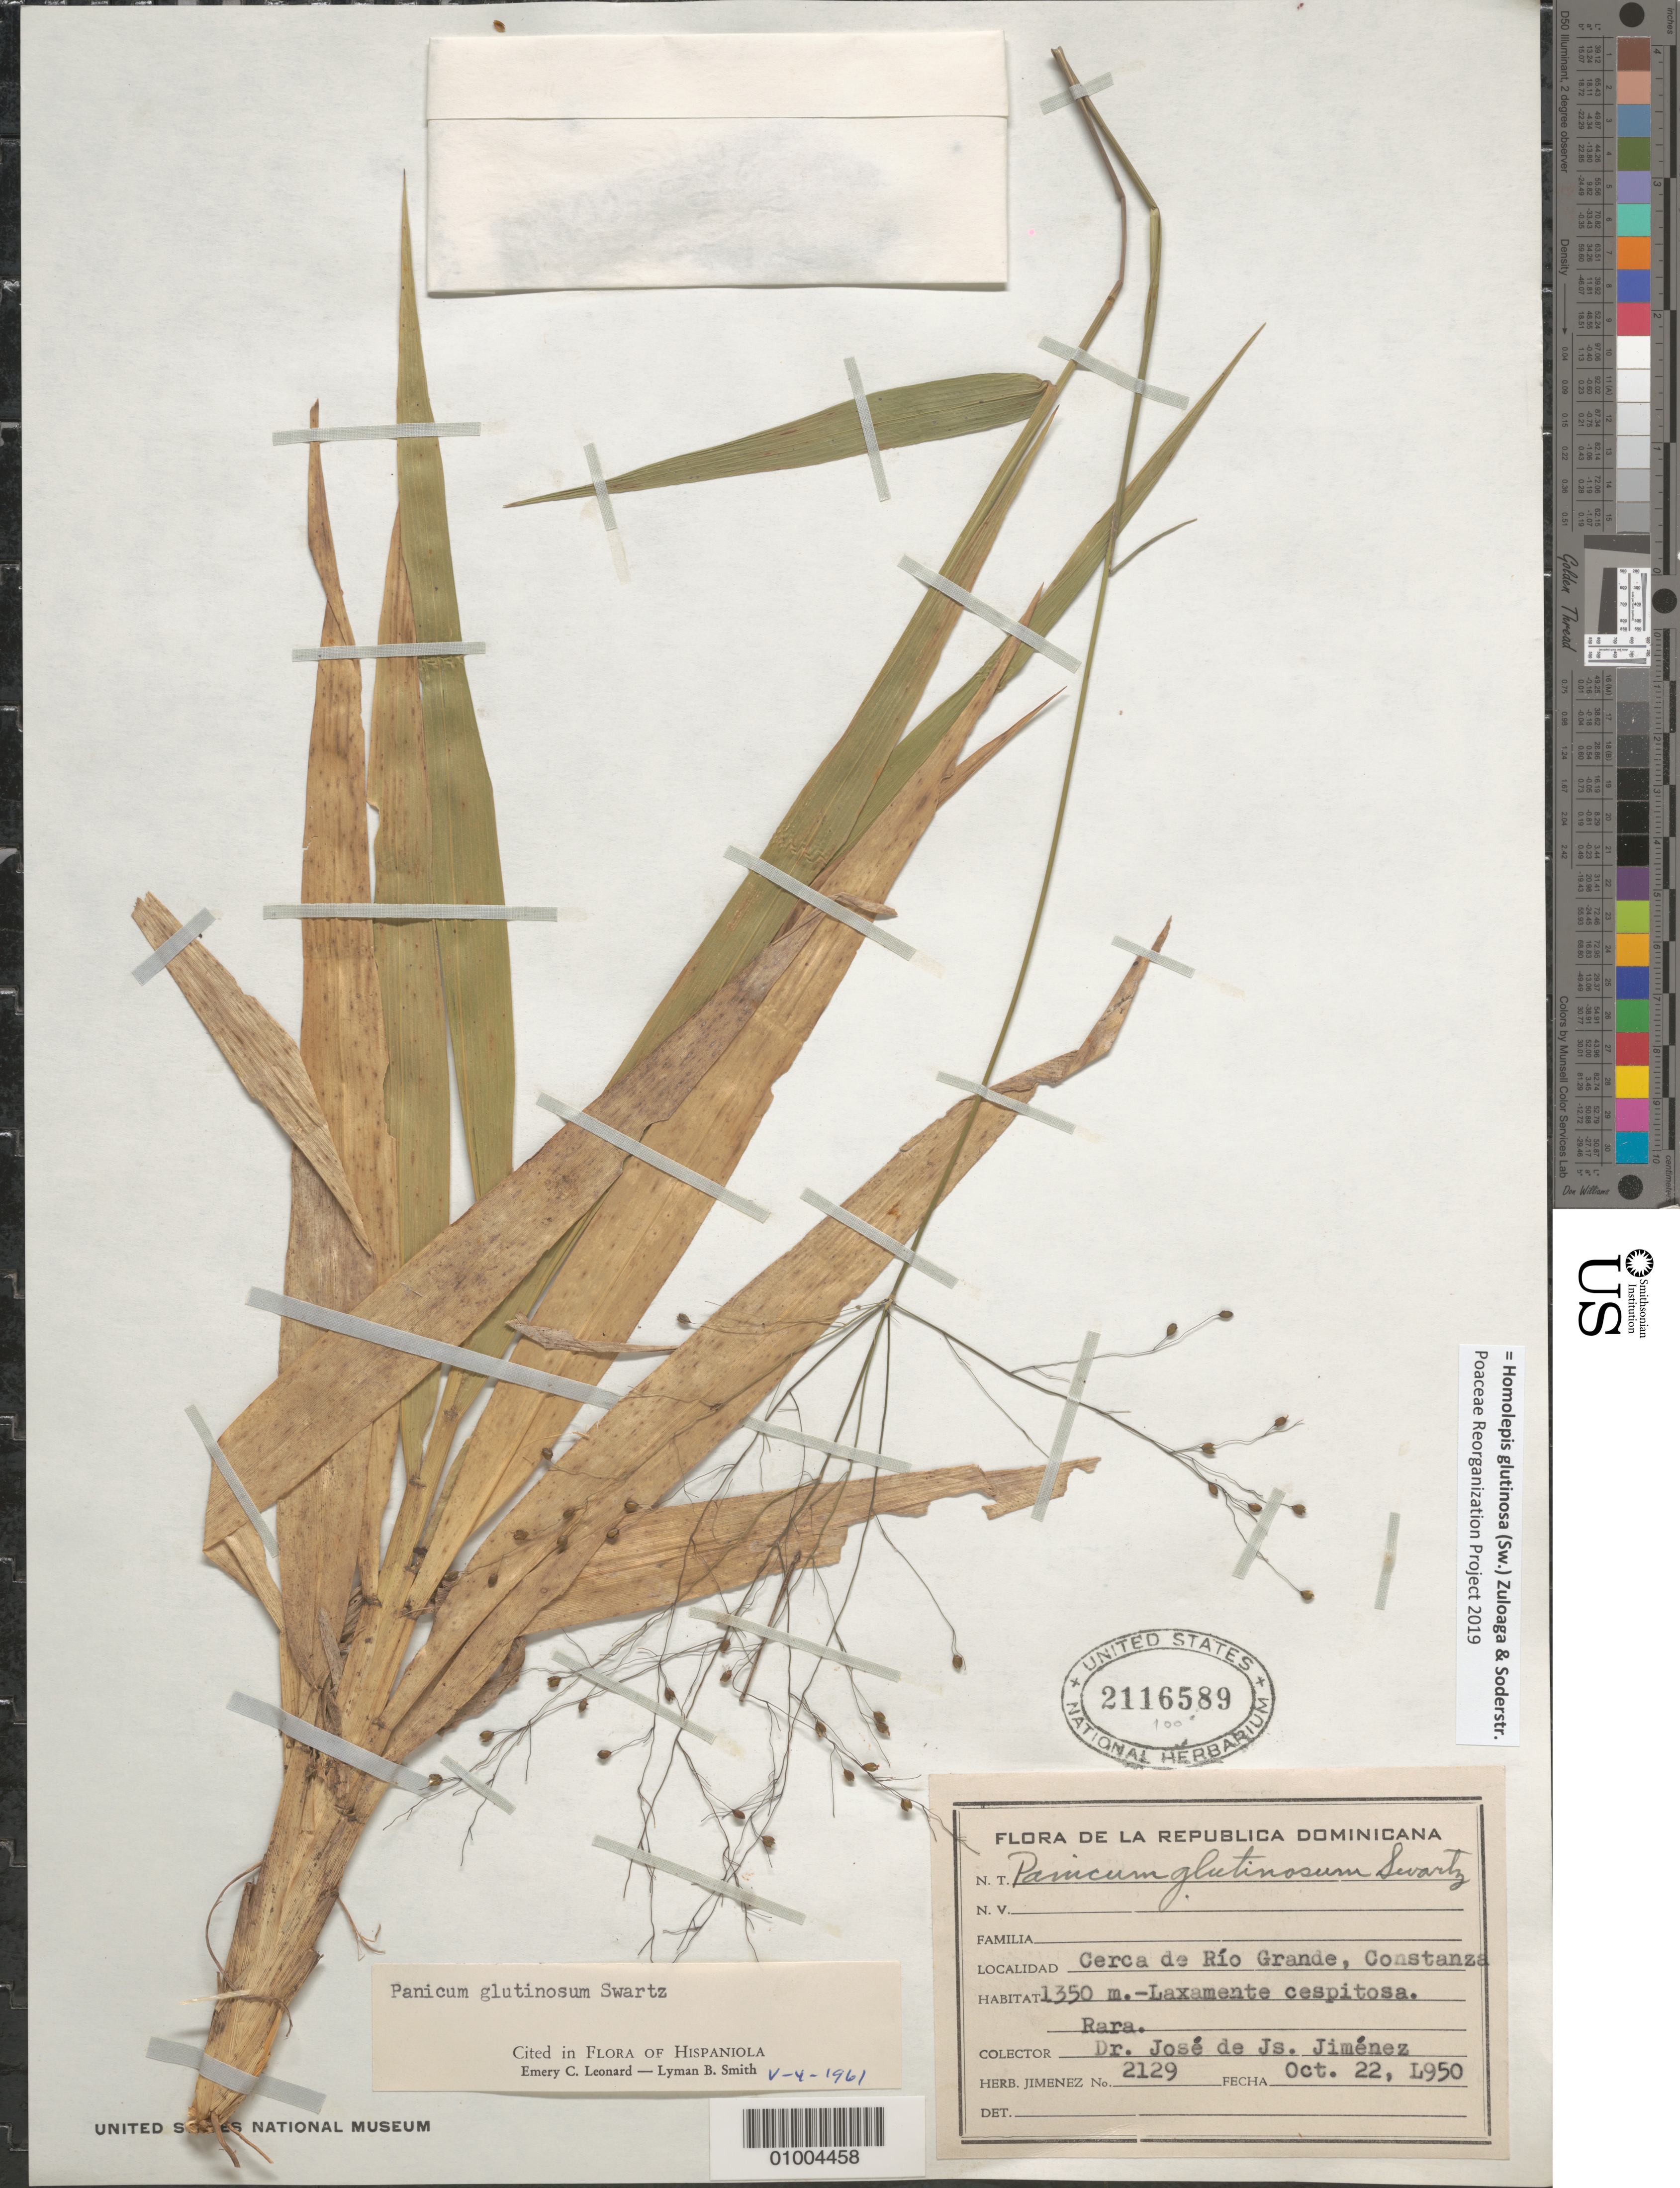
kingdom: Plantae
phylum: Tracheophyta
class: Liliopsida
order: Poales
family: Poaceae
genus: Homolepis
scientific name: Homolepis glutinosa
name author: (Sw.) Zuloaga & Soderstr.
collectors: J. J. Jiménez Almonte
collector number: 2129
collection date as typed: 22 Oct 1950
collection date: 1950-10-22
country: Dominican Republic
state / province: La Vega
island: Hispaniola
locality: Constanza, near the Rio Grande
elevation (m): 1350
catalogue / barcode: US 2116589